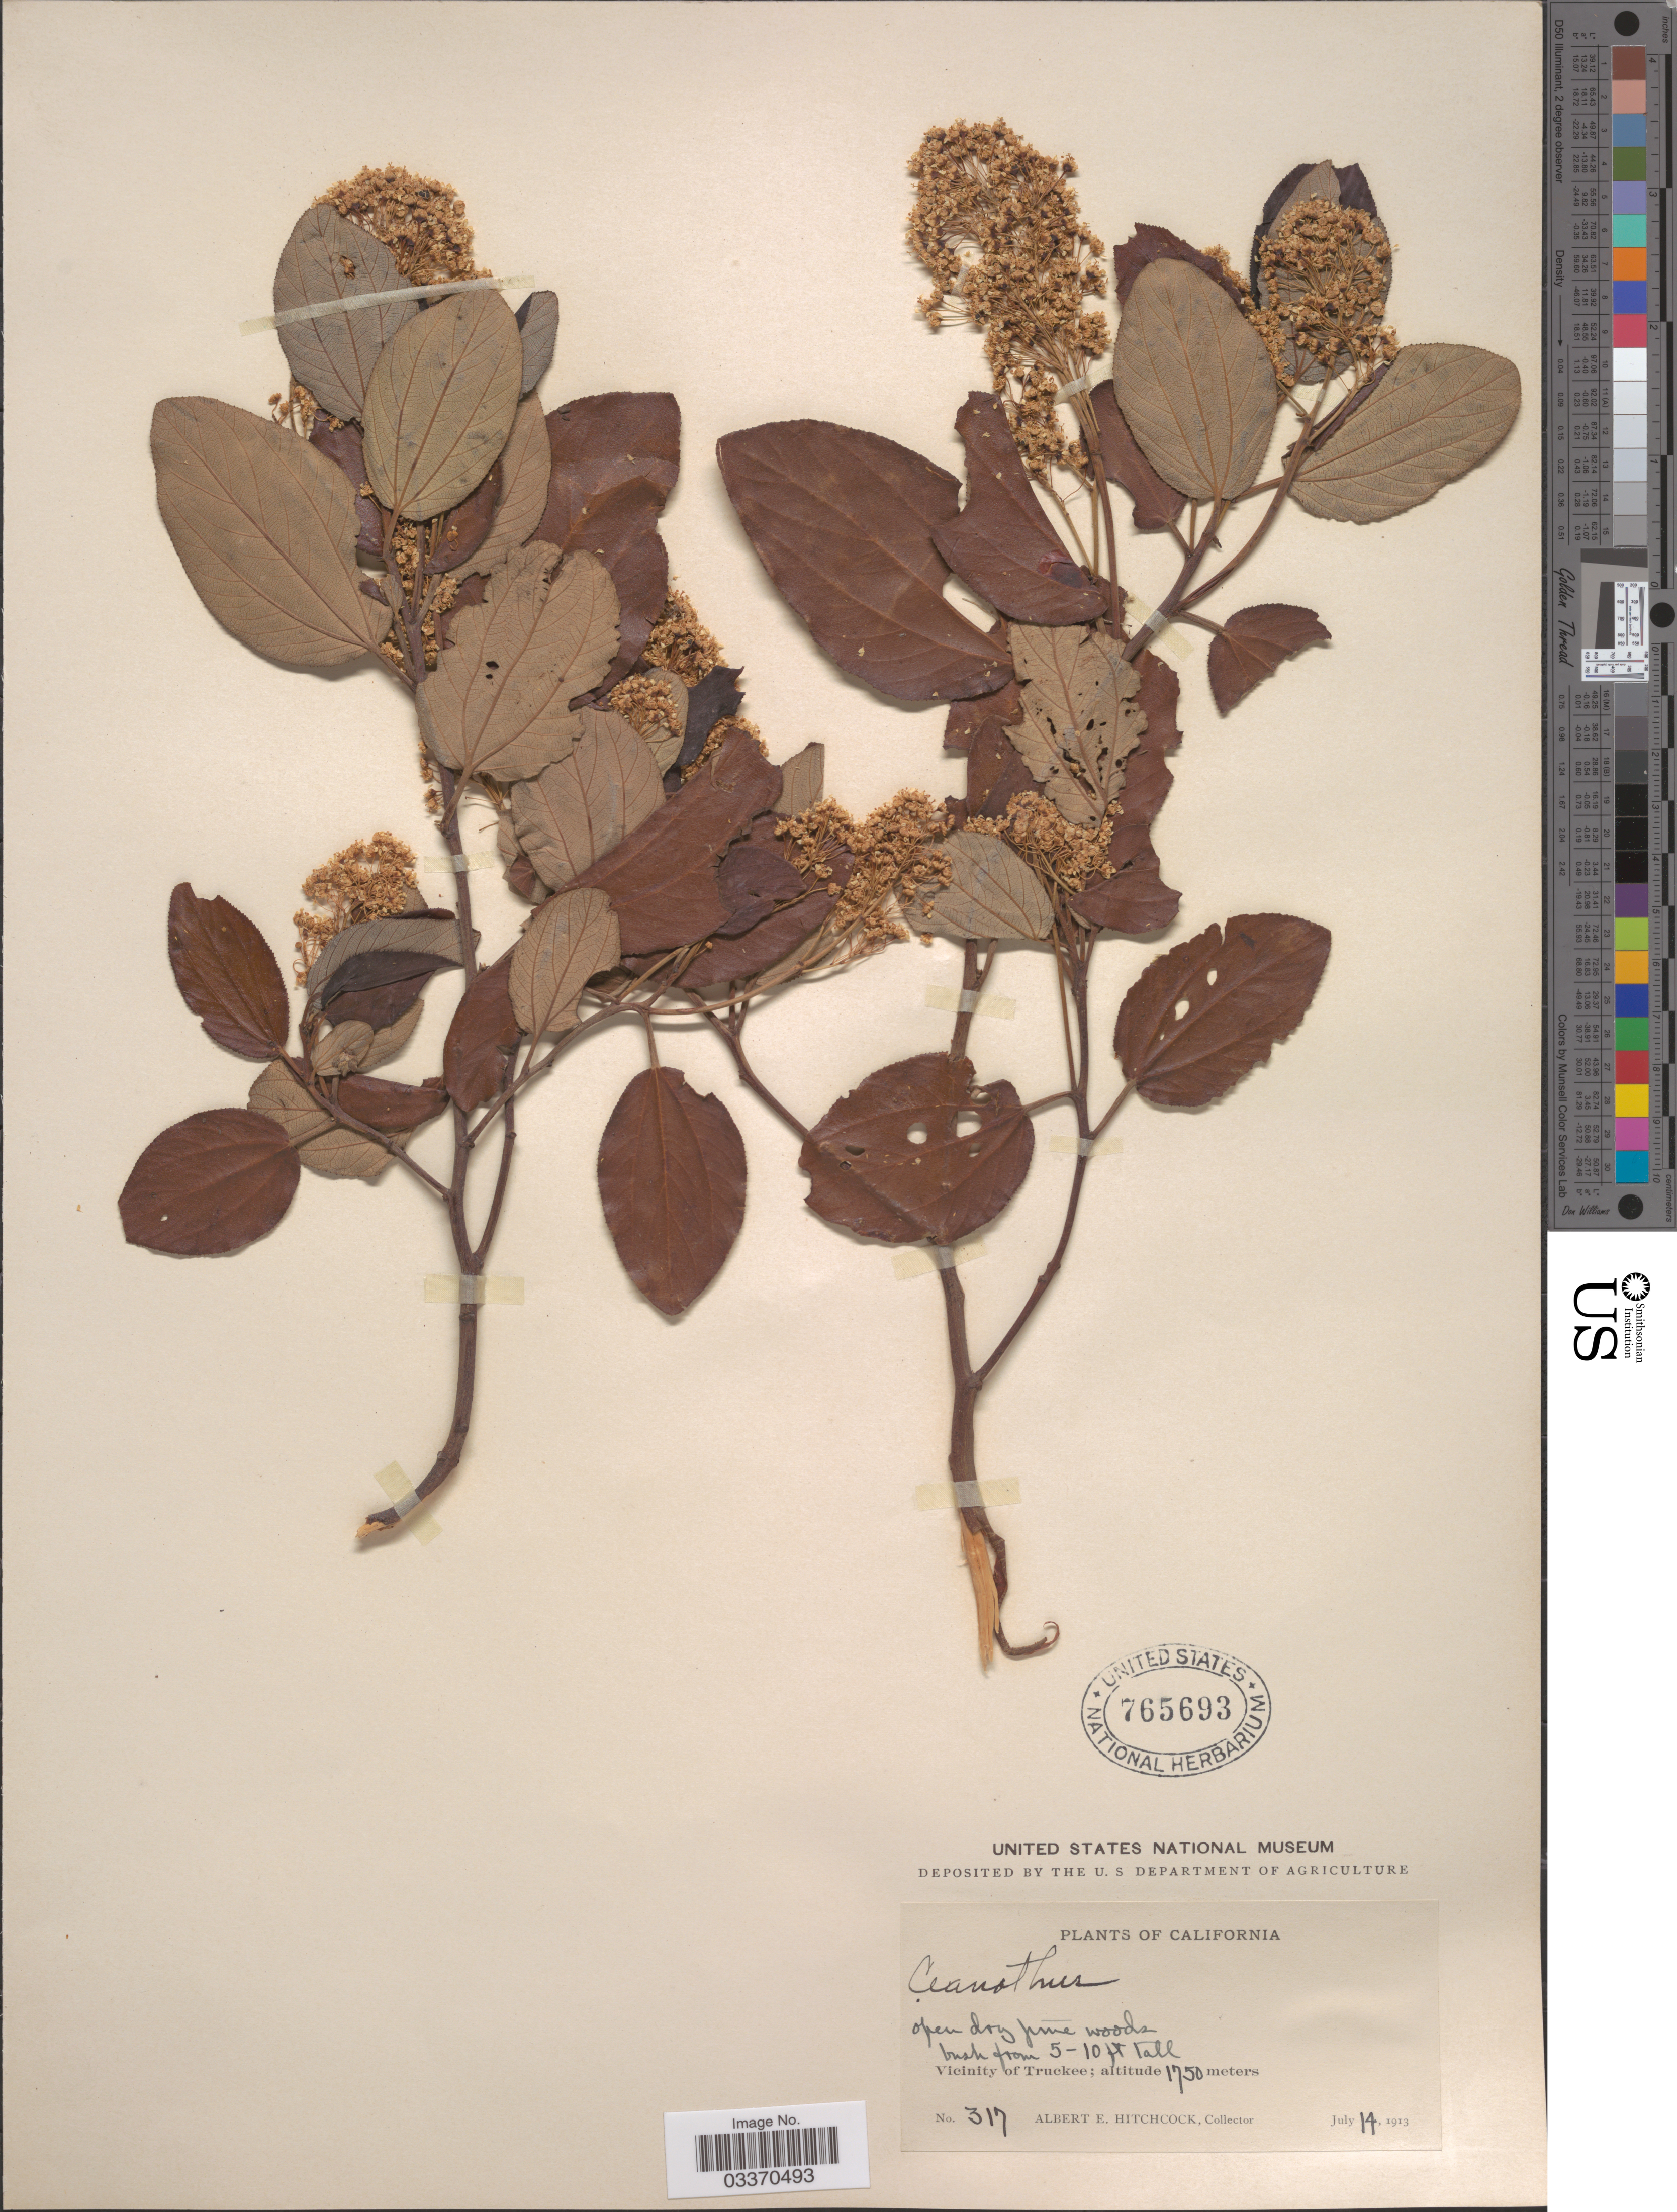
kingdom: Plantae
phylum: Tracheophyta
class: Magnoliopsida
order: Rosales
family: Rhamnaceae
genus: Ceanothus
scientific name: Ceanothus velutinus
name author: Douglas ex Hook.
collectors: A. Hitchcock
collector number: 317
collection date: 1913-07-14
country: United States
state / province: California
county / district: Nevada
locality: Vicinity of Truckee.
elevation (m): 1750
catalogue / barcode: US 765693